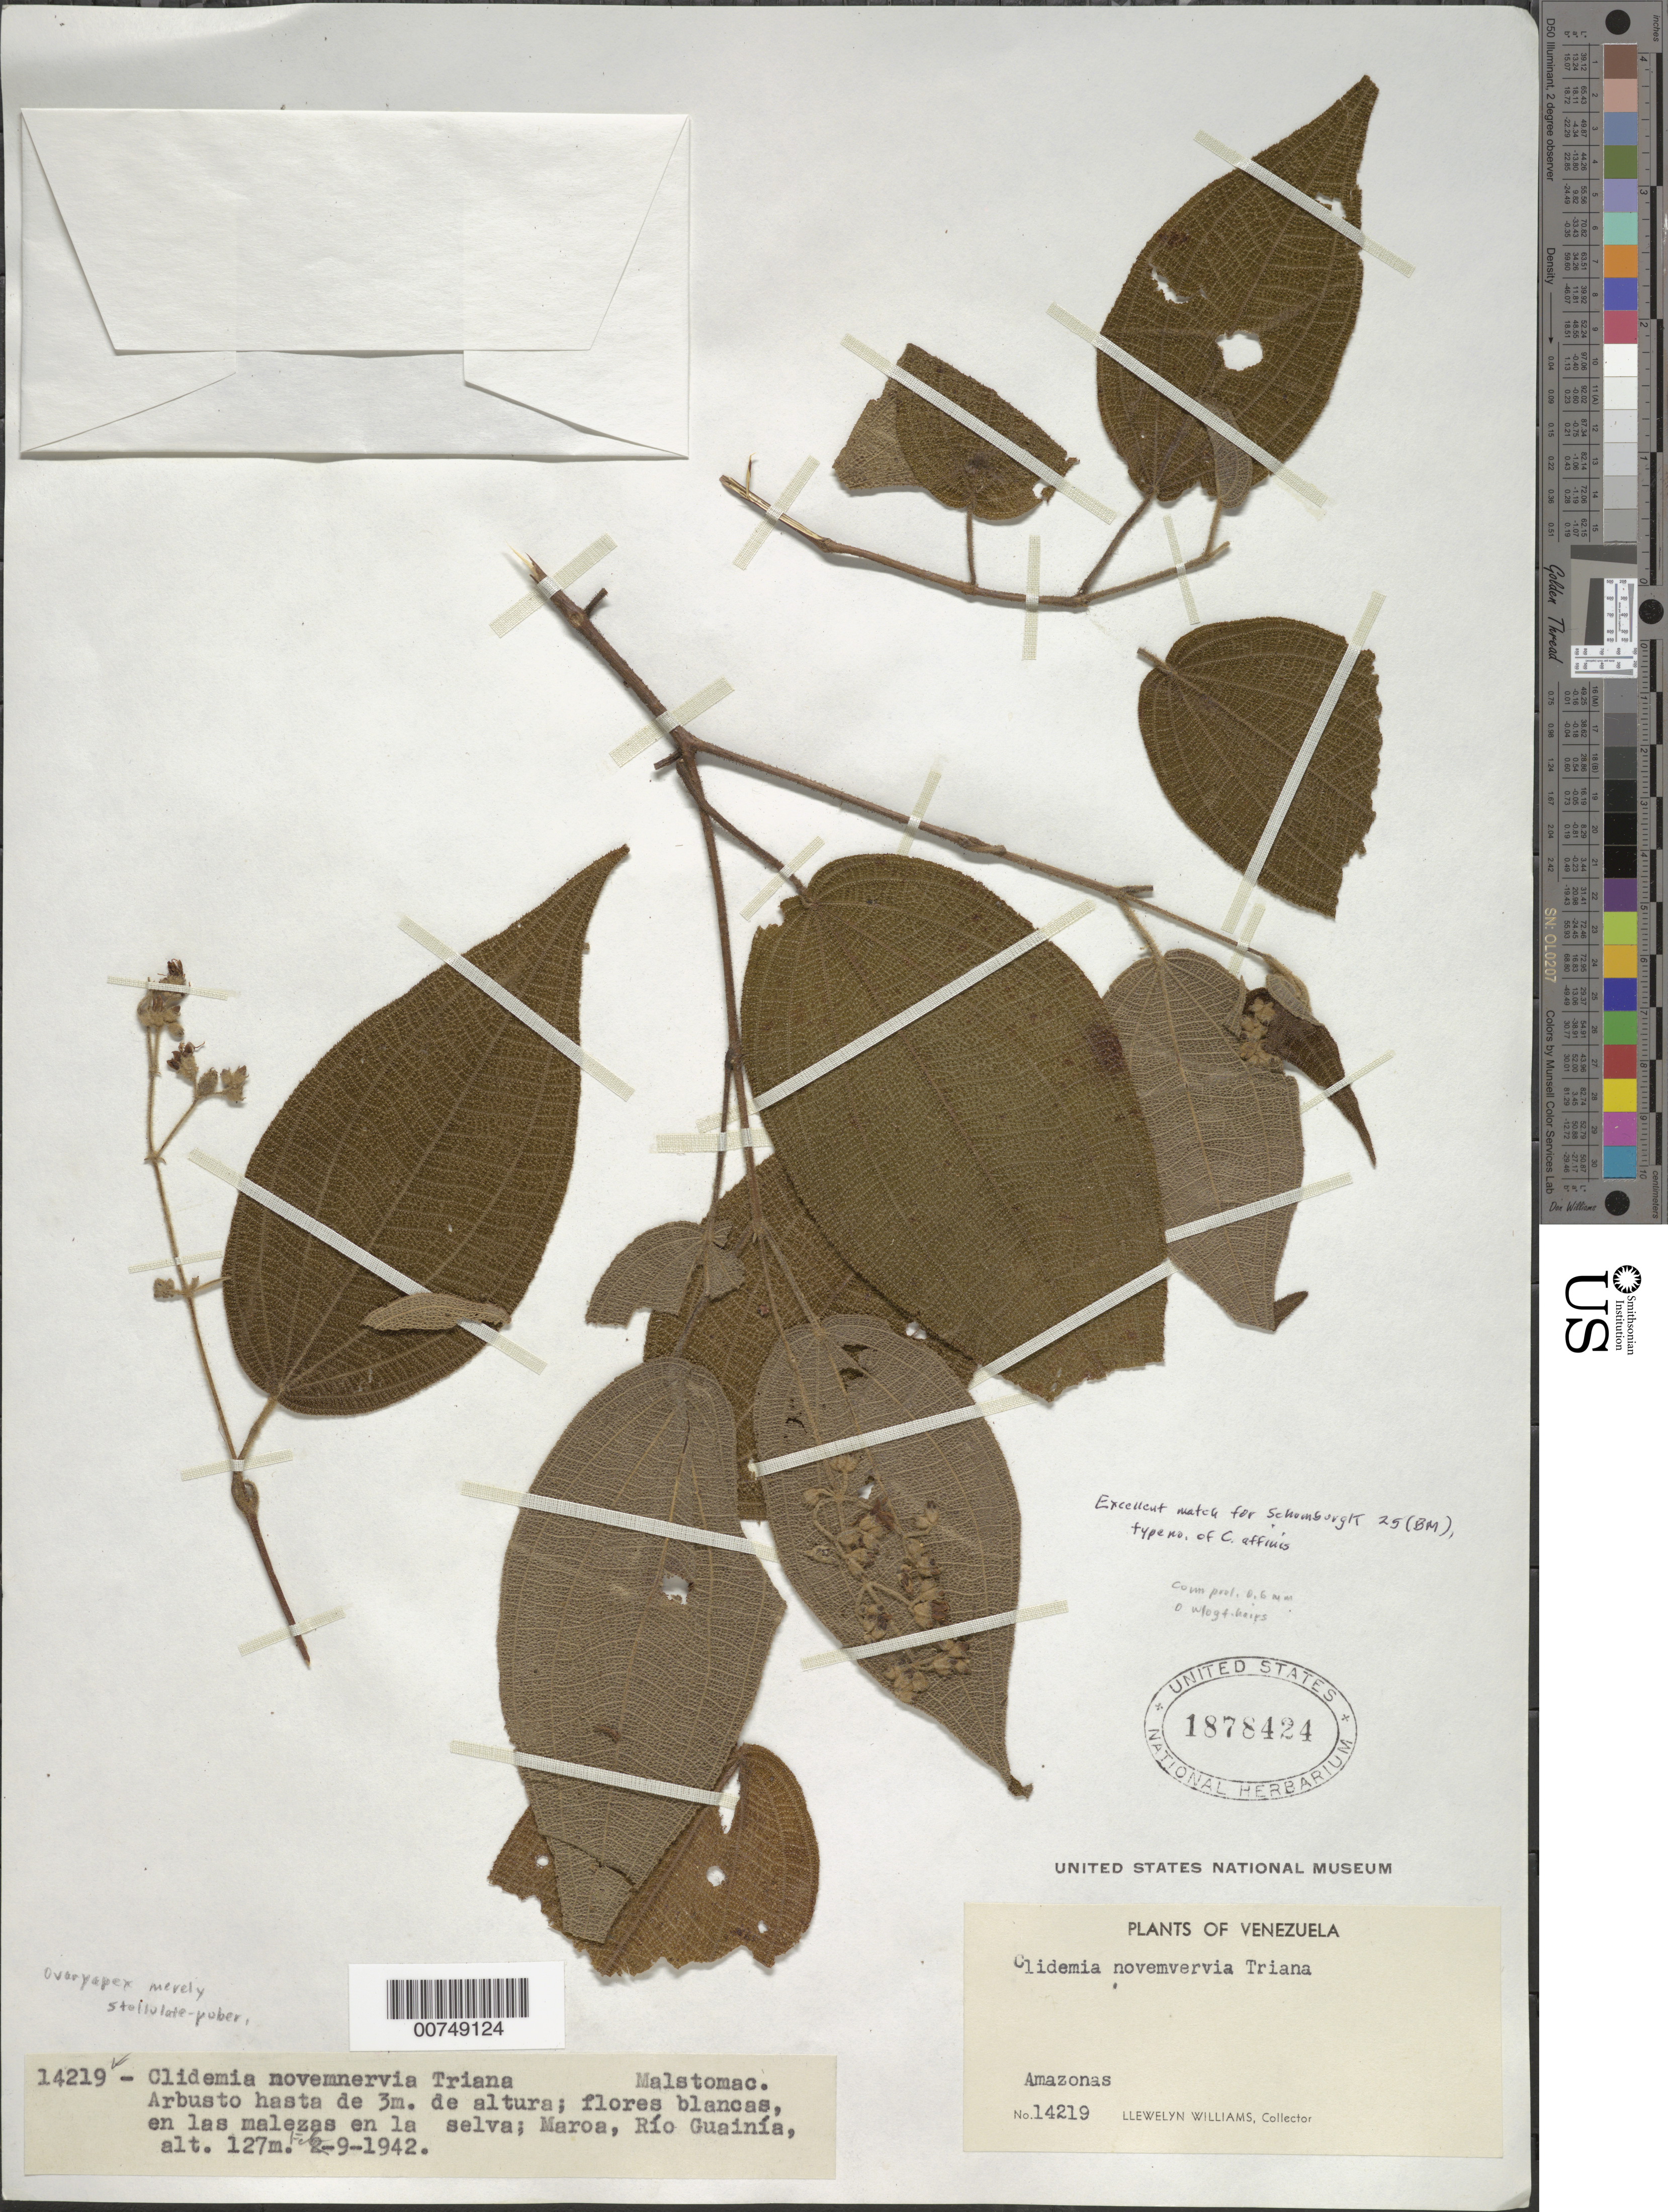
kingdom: Plantae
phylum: Tracheophyta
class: Magnoliopsida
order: Myrtales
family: Melastomataceae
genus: Clidemia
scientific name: Clidemia novemnervia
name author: (DC.) Triana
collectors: Ll. Williams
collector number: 14219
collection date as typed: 9-Feb-42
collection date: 1942-02-09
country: Venezuela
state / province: Amazonas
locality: Maroa, Río Guainía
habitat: Malezas en la selva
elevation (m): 127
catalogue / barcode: US 1878424